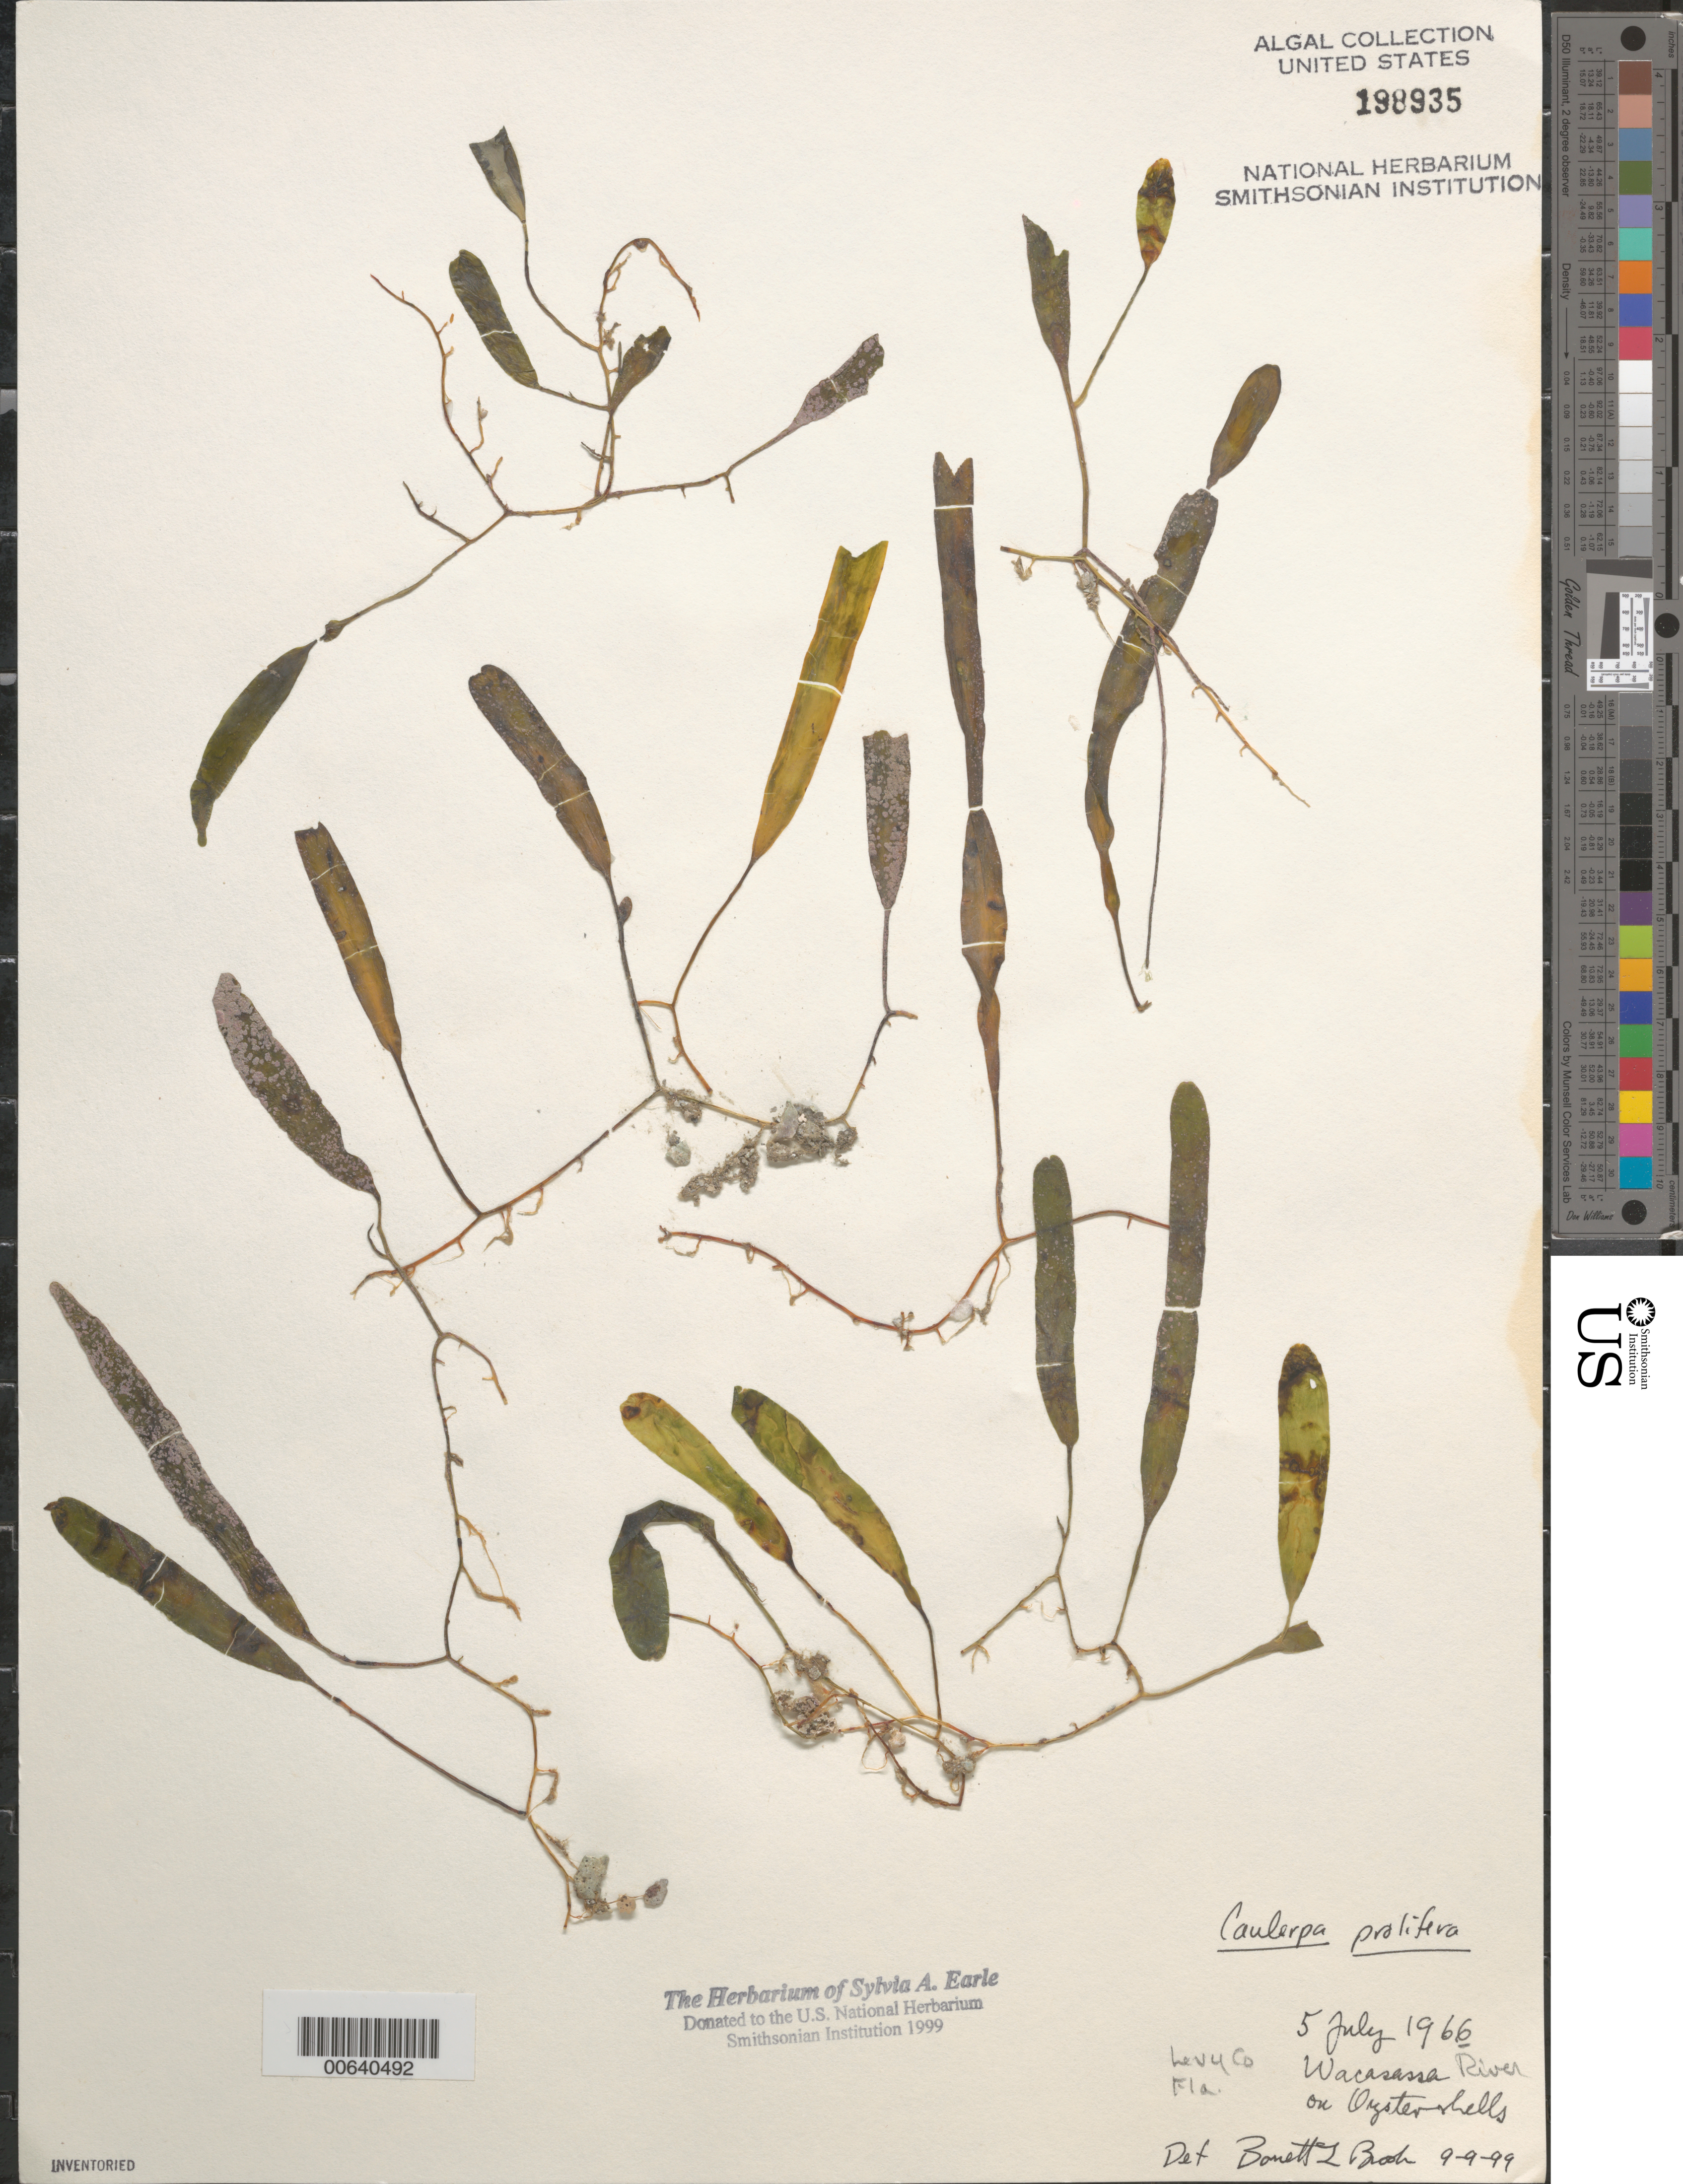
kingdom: Plantae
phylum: Chlorophyta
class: Ulvophyceae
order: Bryopsidales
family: Caulerpaceae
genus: Caulerpa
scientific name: Caulerpa prolifera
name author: (Forssk.) J.V.Lamouroux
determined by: Brooks, B. L., (BOT), Smithsonian Institution - National Museum of Natural History (UNITED STATES)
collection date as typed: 05 Jul 1966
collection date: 1966-07-05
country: United States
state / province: Florida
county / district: Levy County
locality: Waccasassa River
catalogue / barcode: US 198935